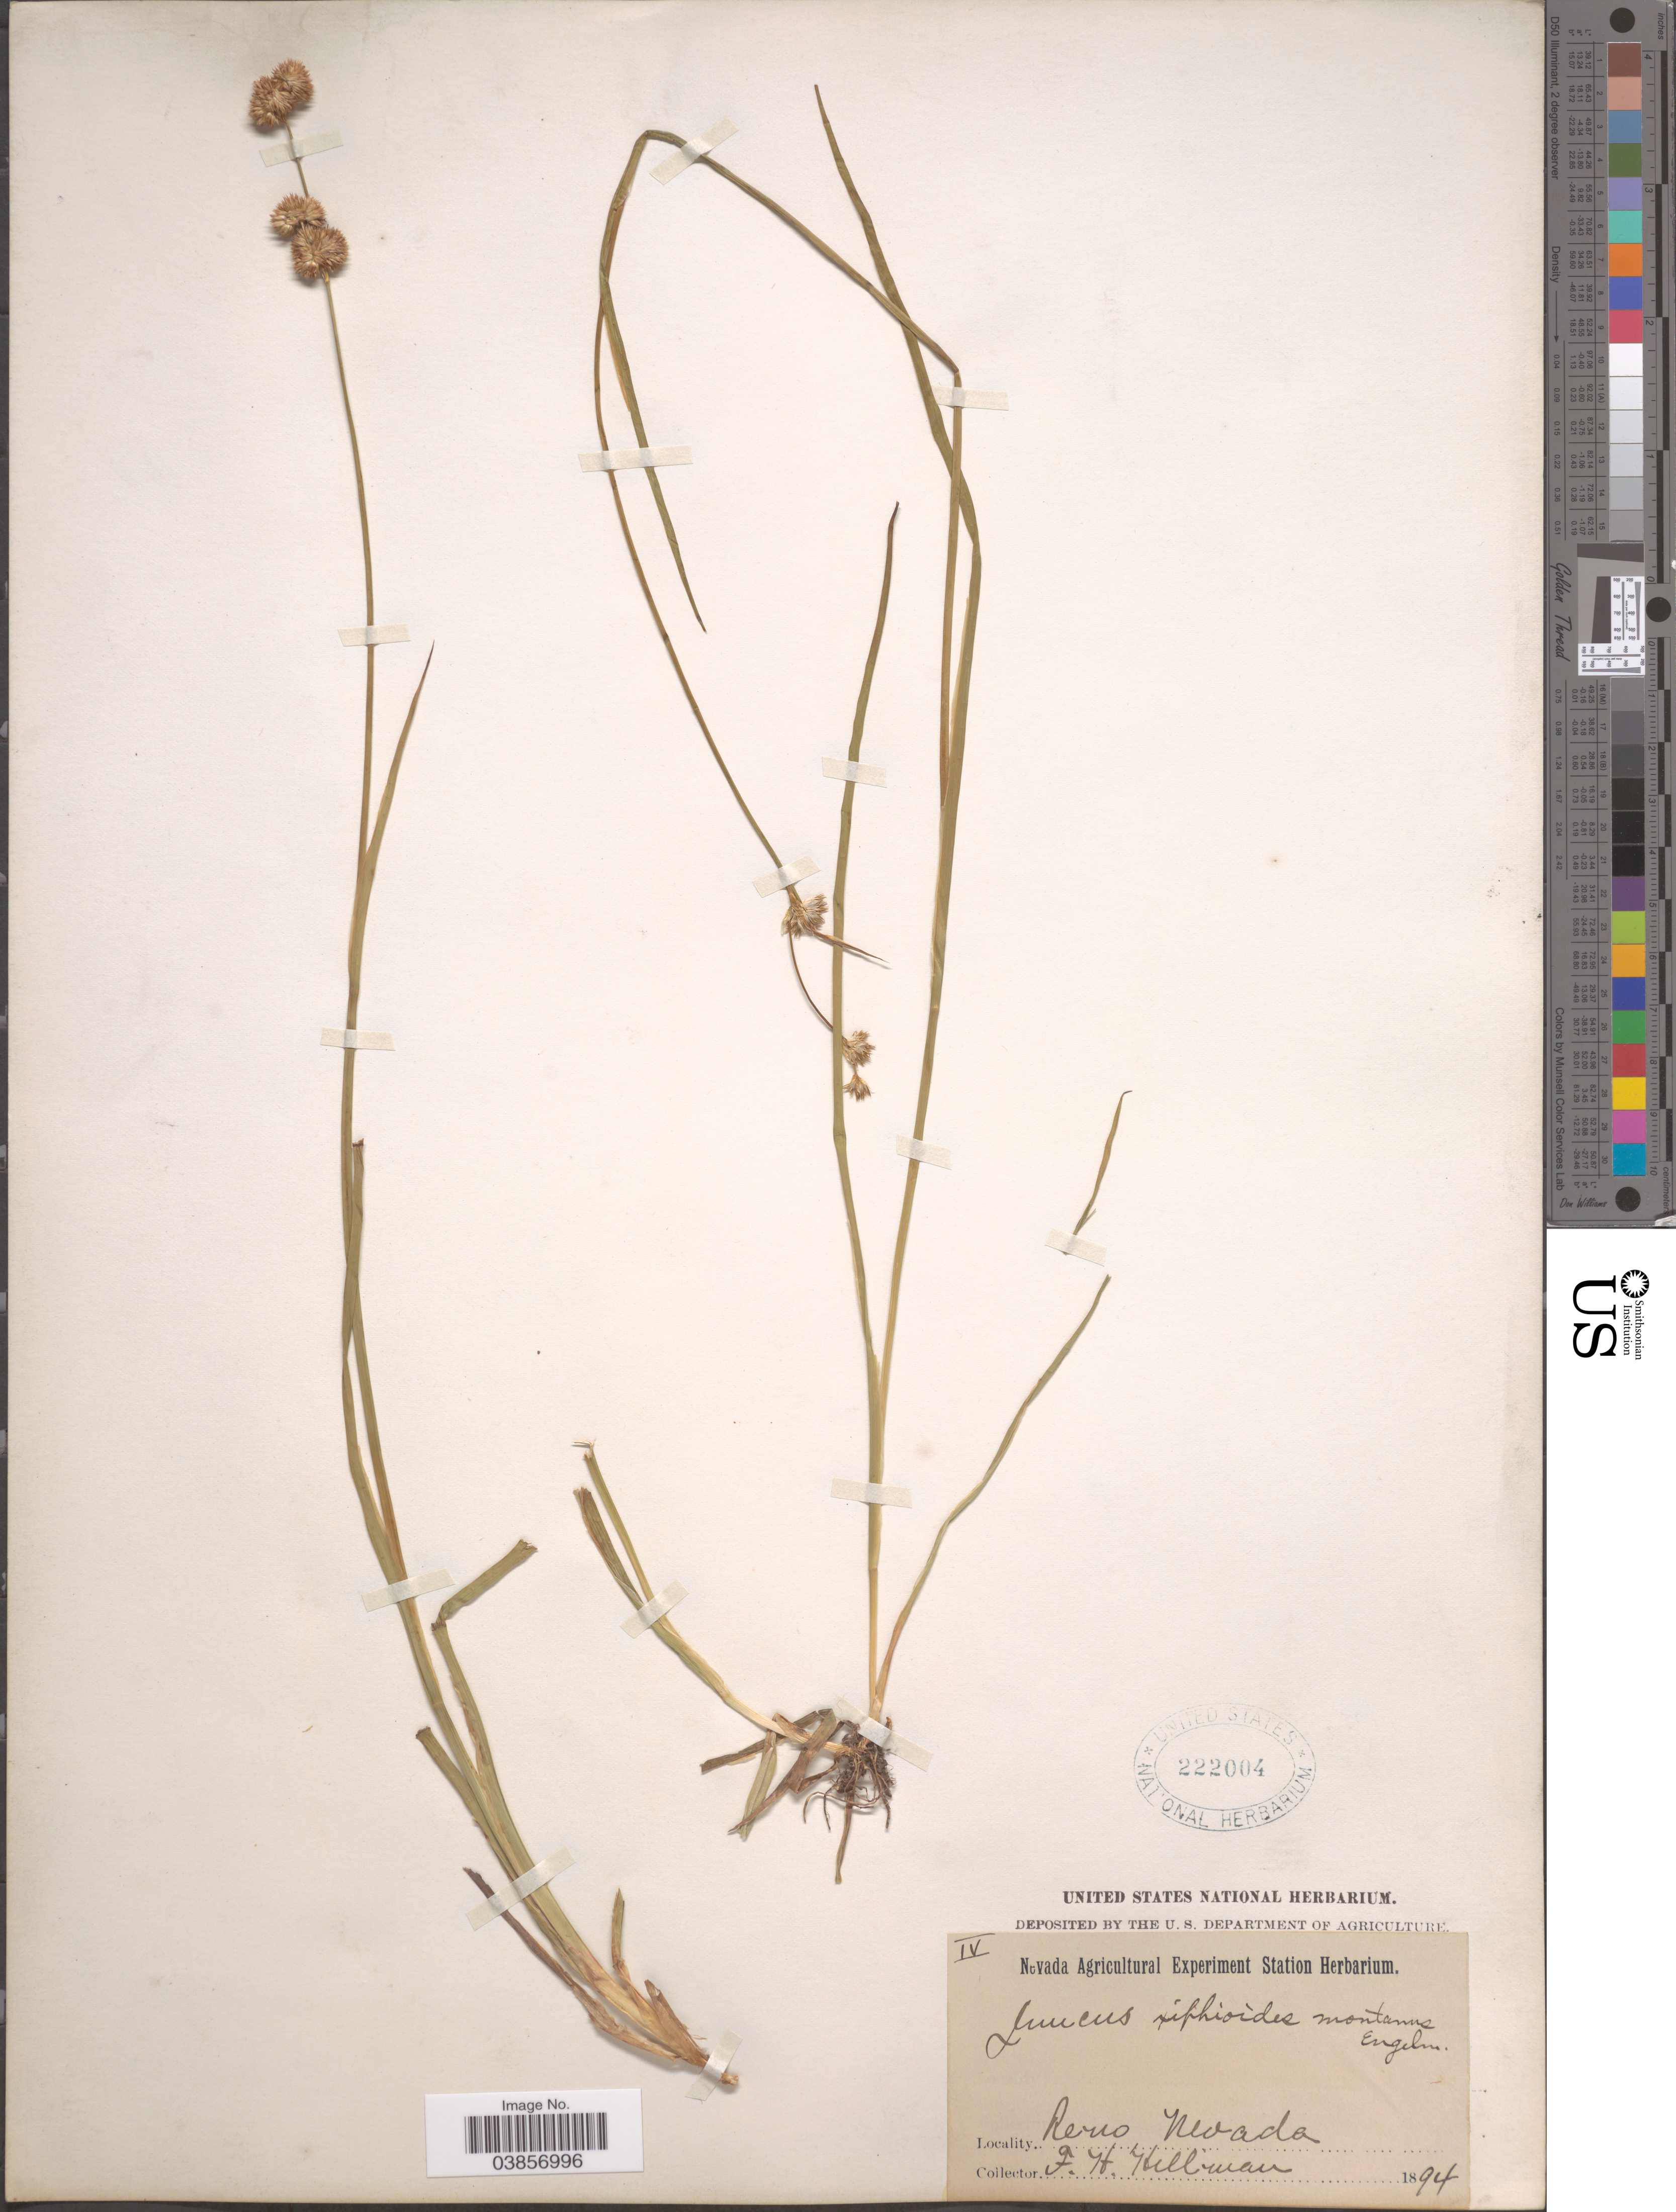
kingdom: Plantae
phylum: Tracheophyta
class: Liliopsida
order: Poales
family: Juncaceae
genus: Juncus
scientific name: Juncus saximontanus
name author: A. Nelson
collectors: F. Hillman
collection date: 1894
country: United States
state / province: Nevada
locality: Reno.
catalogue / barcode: US 222004